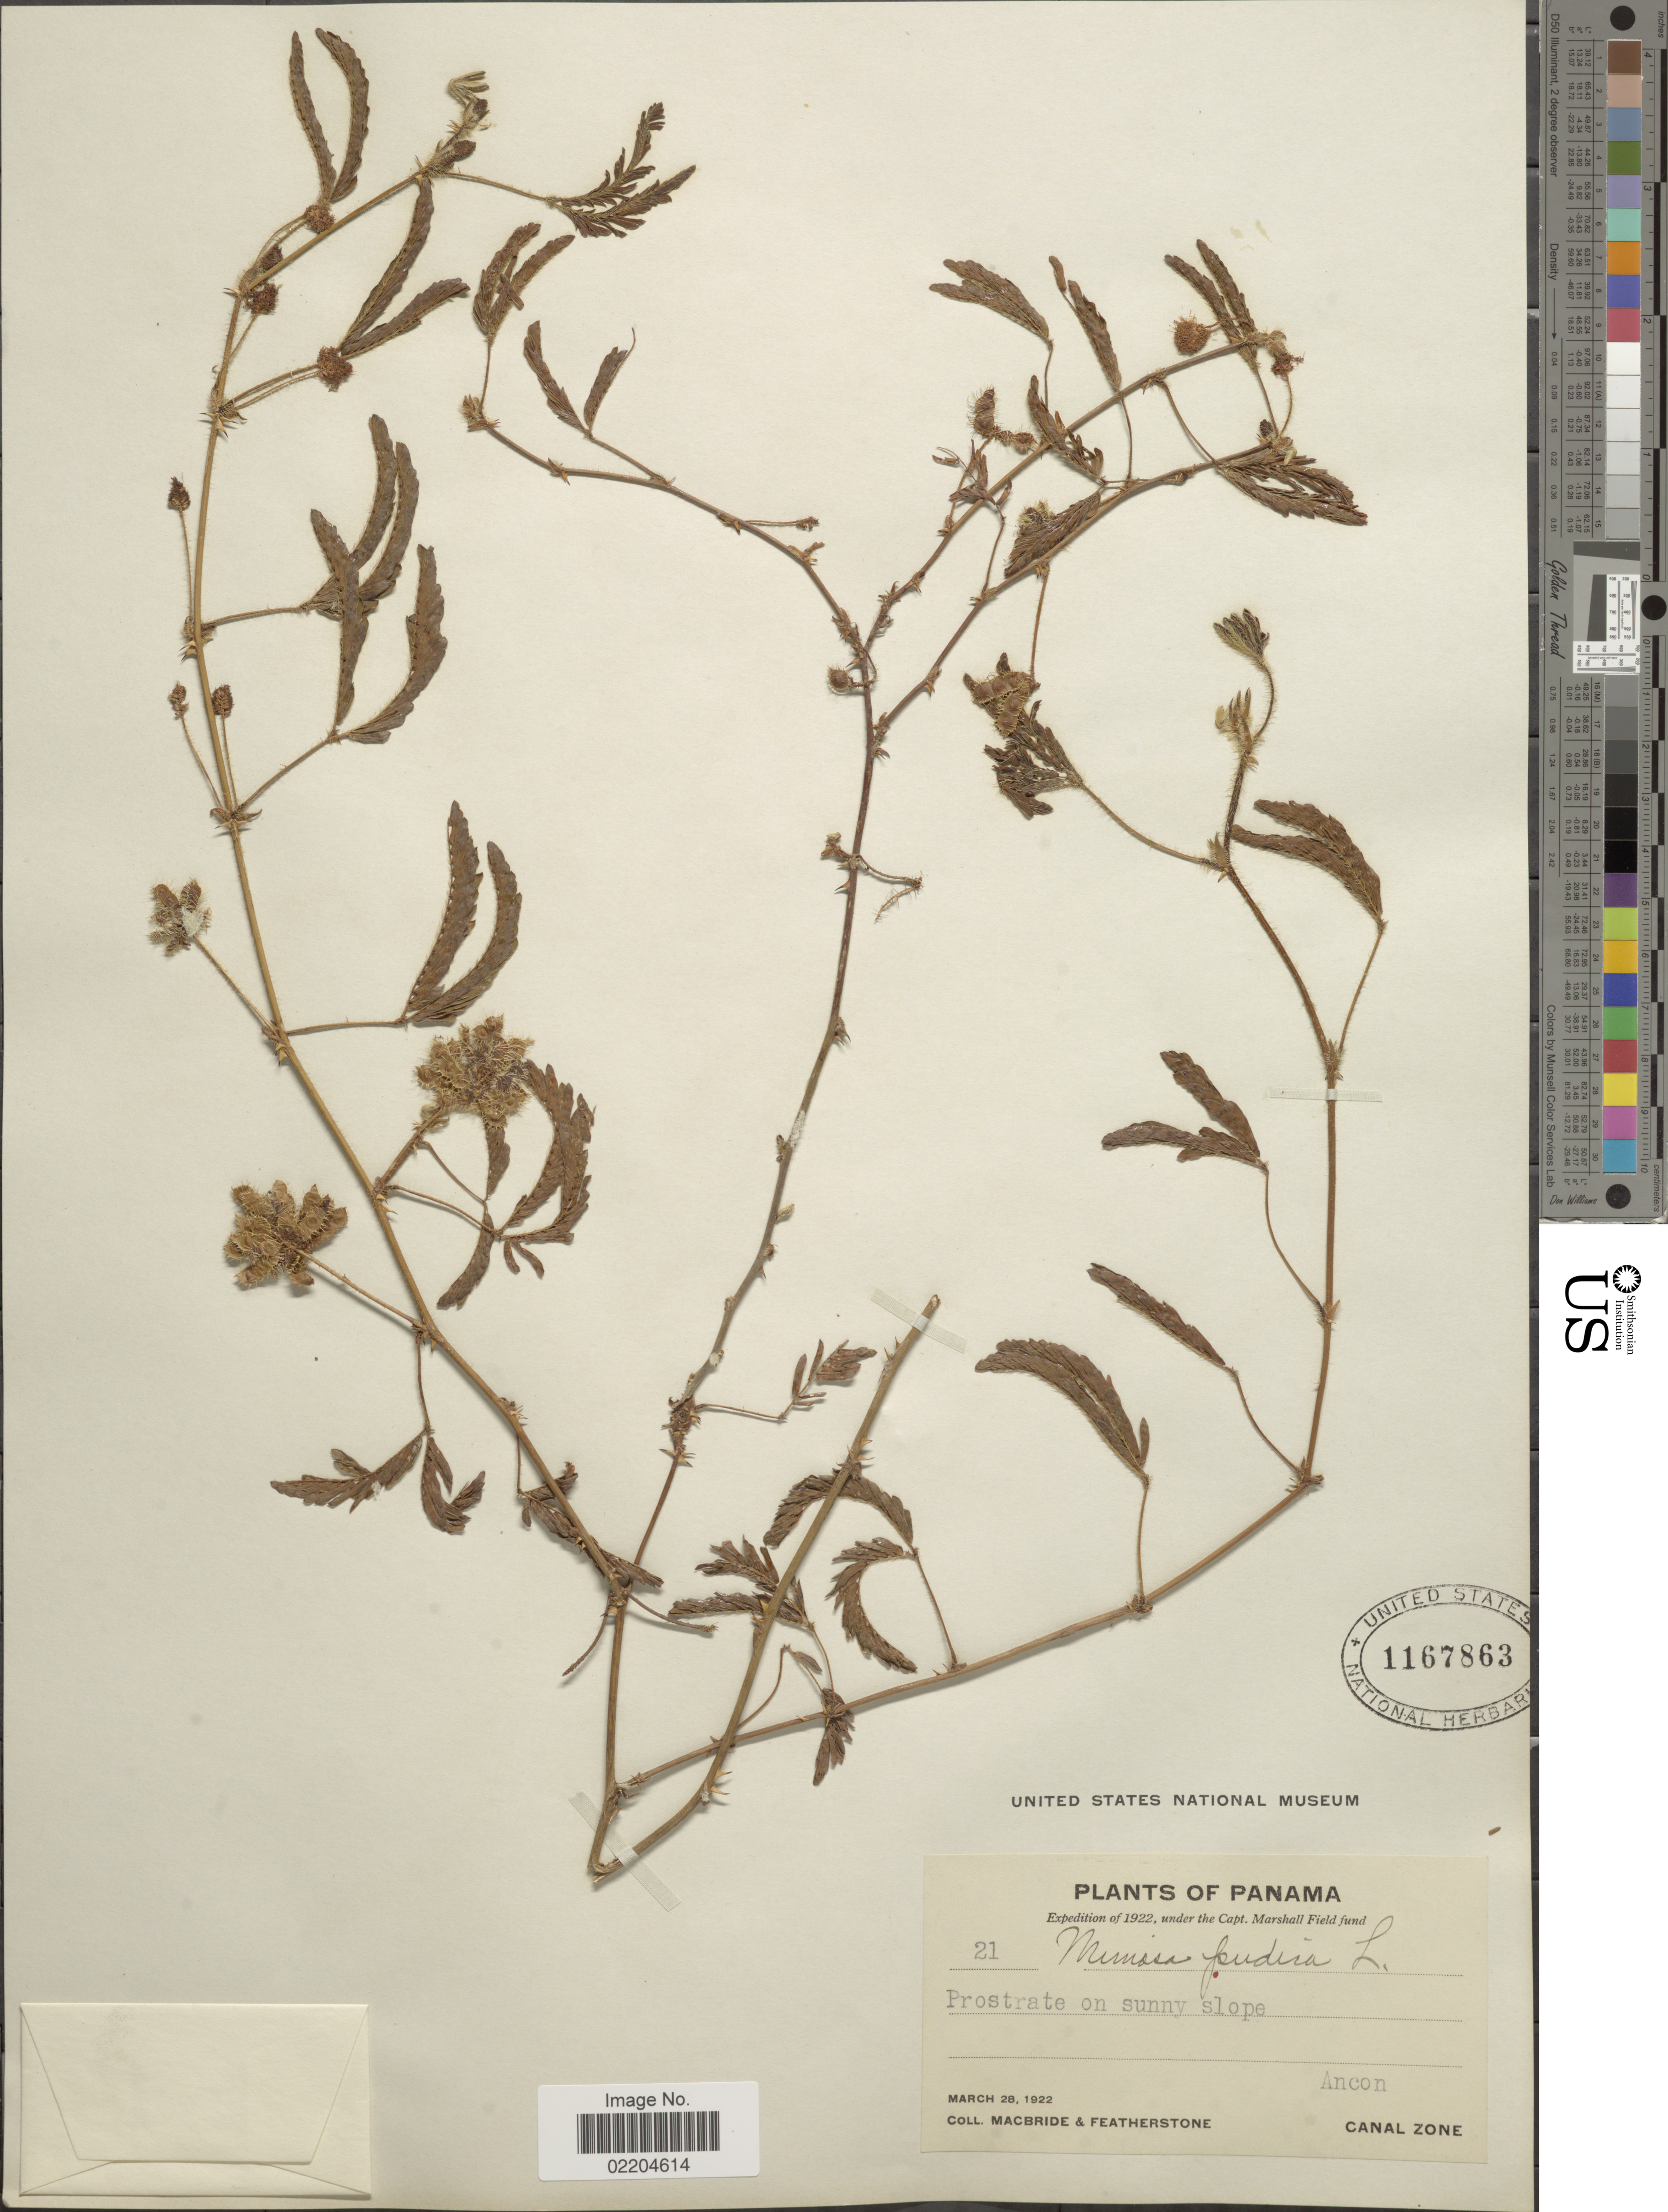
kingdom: Plantae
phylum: Tracheophyta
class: Magnoliopsida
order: Fabales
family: Fabaceae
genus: Mimosa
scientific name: Mimosa pudica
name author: L.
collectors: Macbride, -- & -. Featherstone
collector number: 21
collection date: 1922-03-28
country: Panama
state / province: Colón / Panamá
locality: Panama, Prostrate on sunny slope. Ancon, Canal zone.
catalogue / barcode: US 1167863